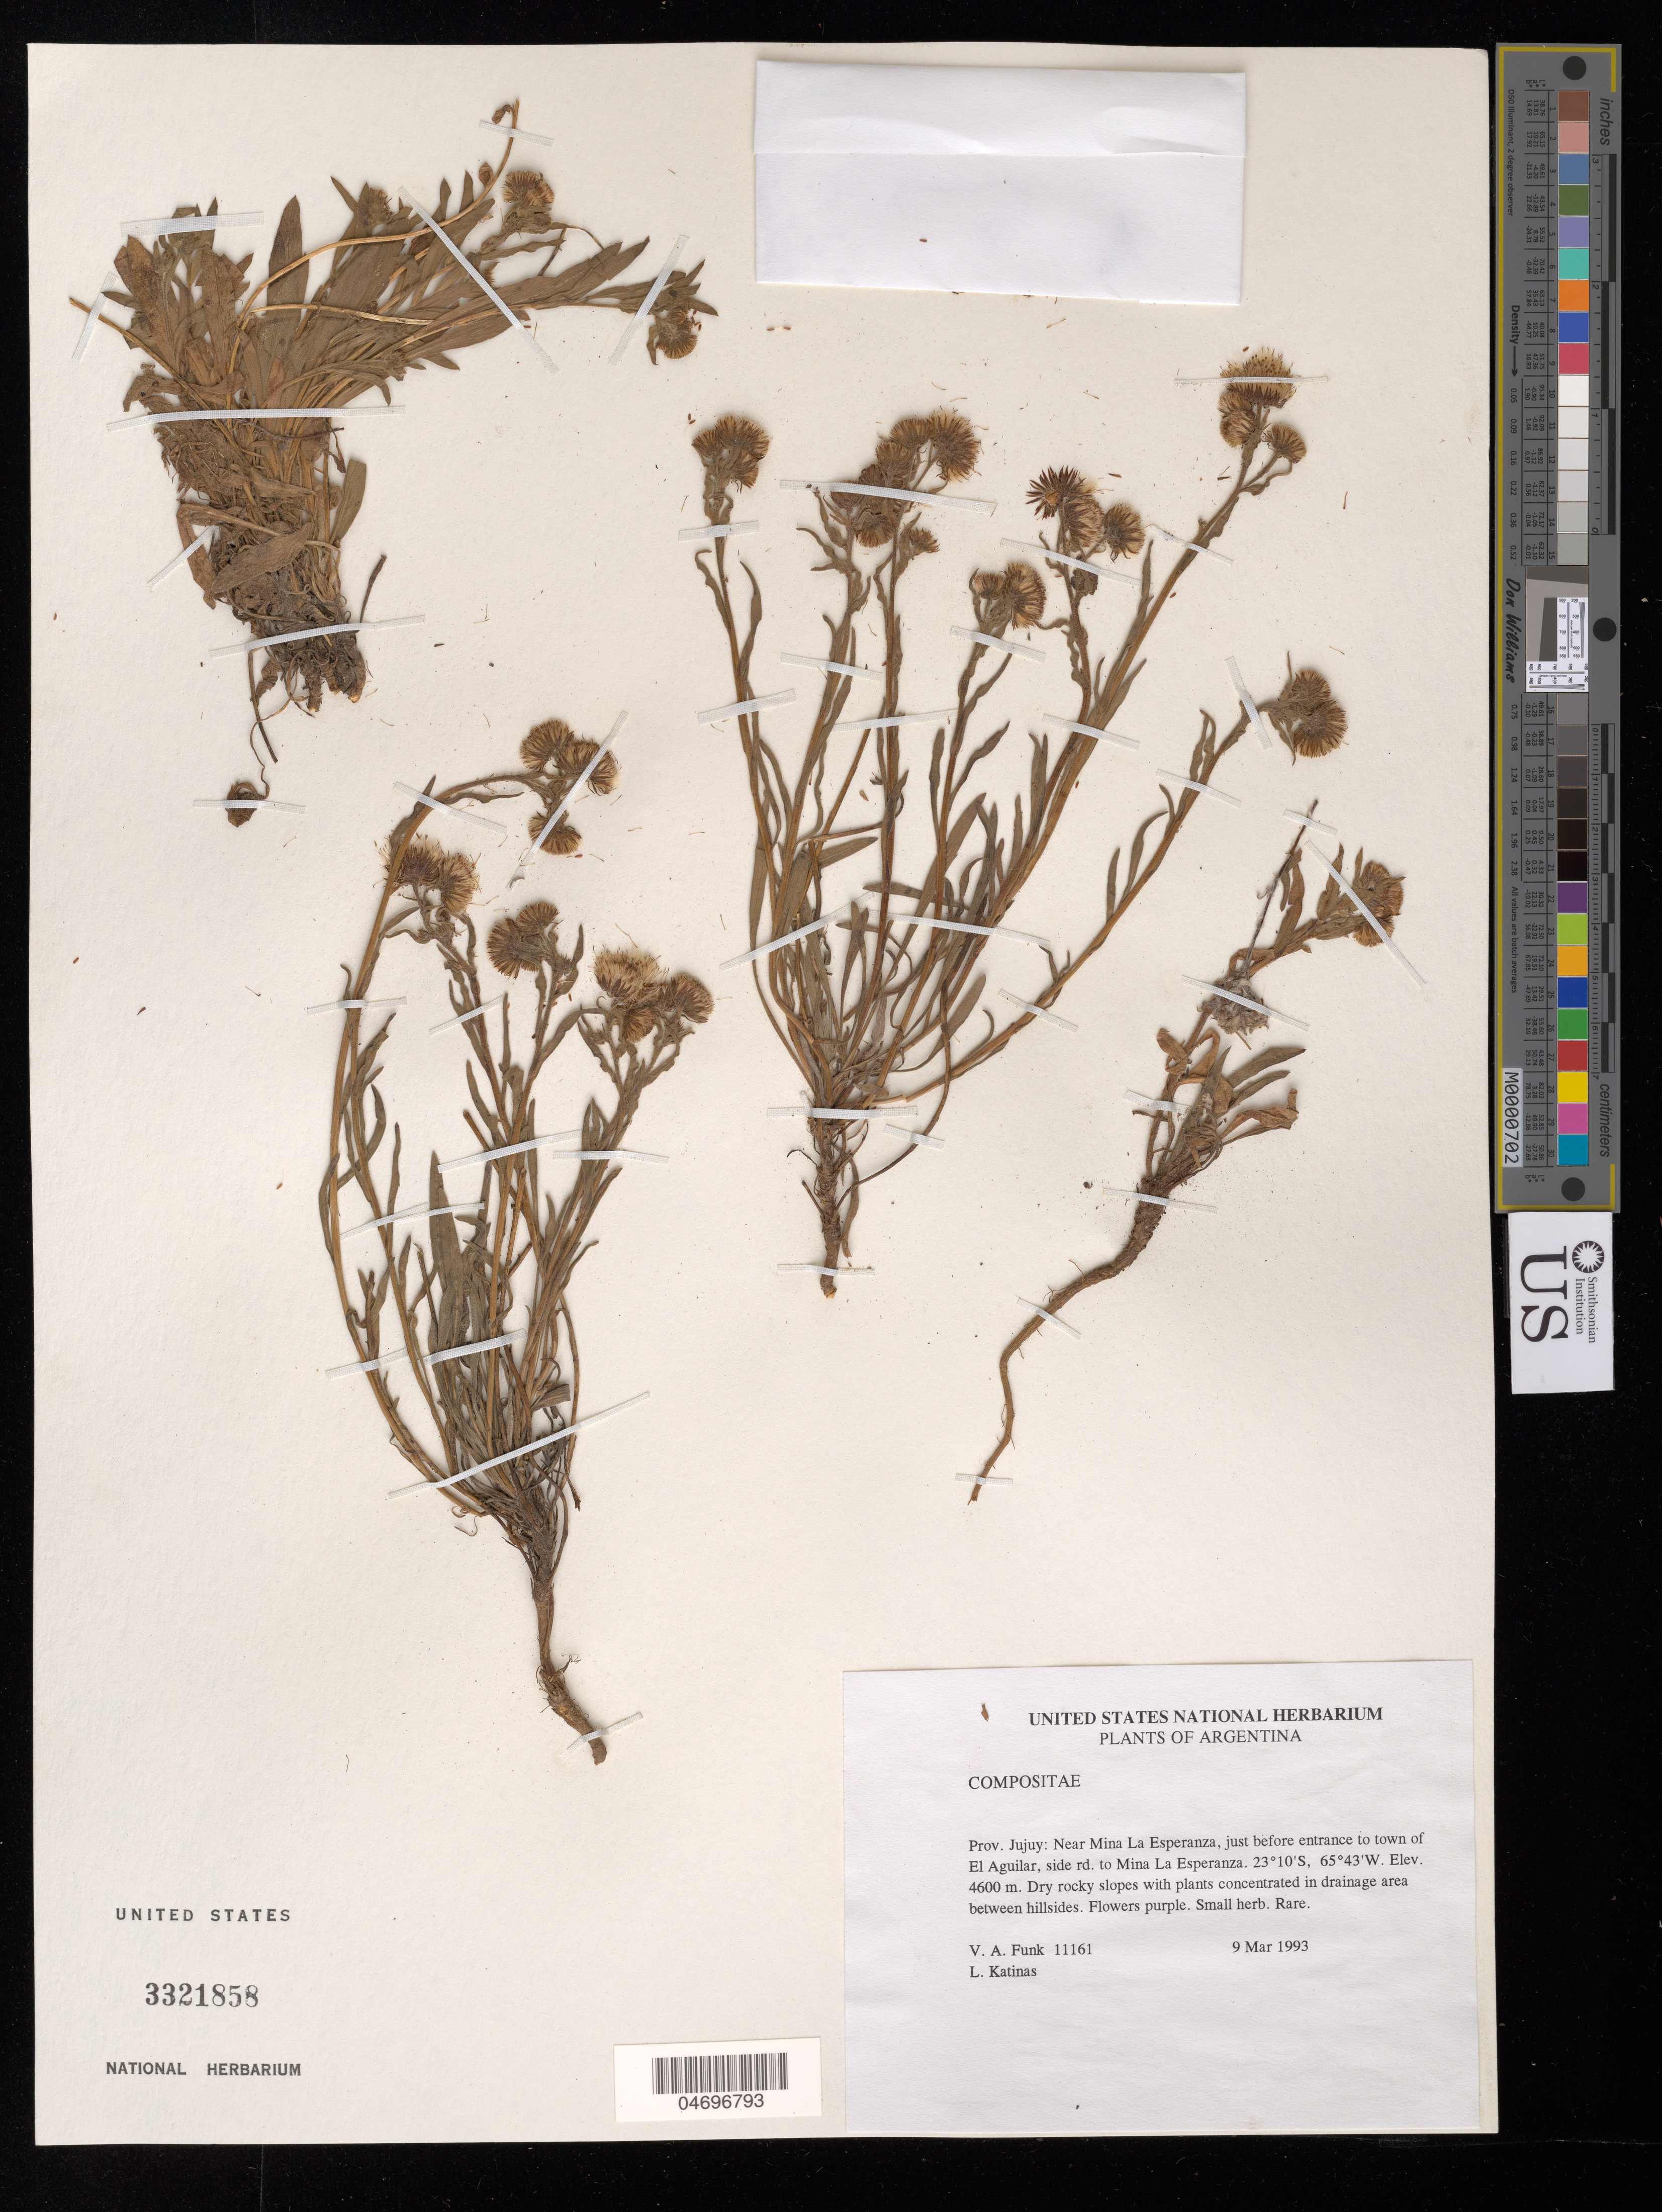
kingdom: Plantae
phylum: Tracheophyta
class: Magnoliopsida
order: Asterales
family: Asteraceae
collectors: V. Funk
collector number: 11161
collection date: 1993-03-09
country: Argentina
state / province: Jujuy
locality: Near Mina La Esperanza road, just before entrance to town of El Aguilar, side road to Mina La Esperanza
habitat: Dry rocky slopes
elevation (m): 4600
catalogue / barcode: US 3321858